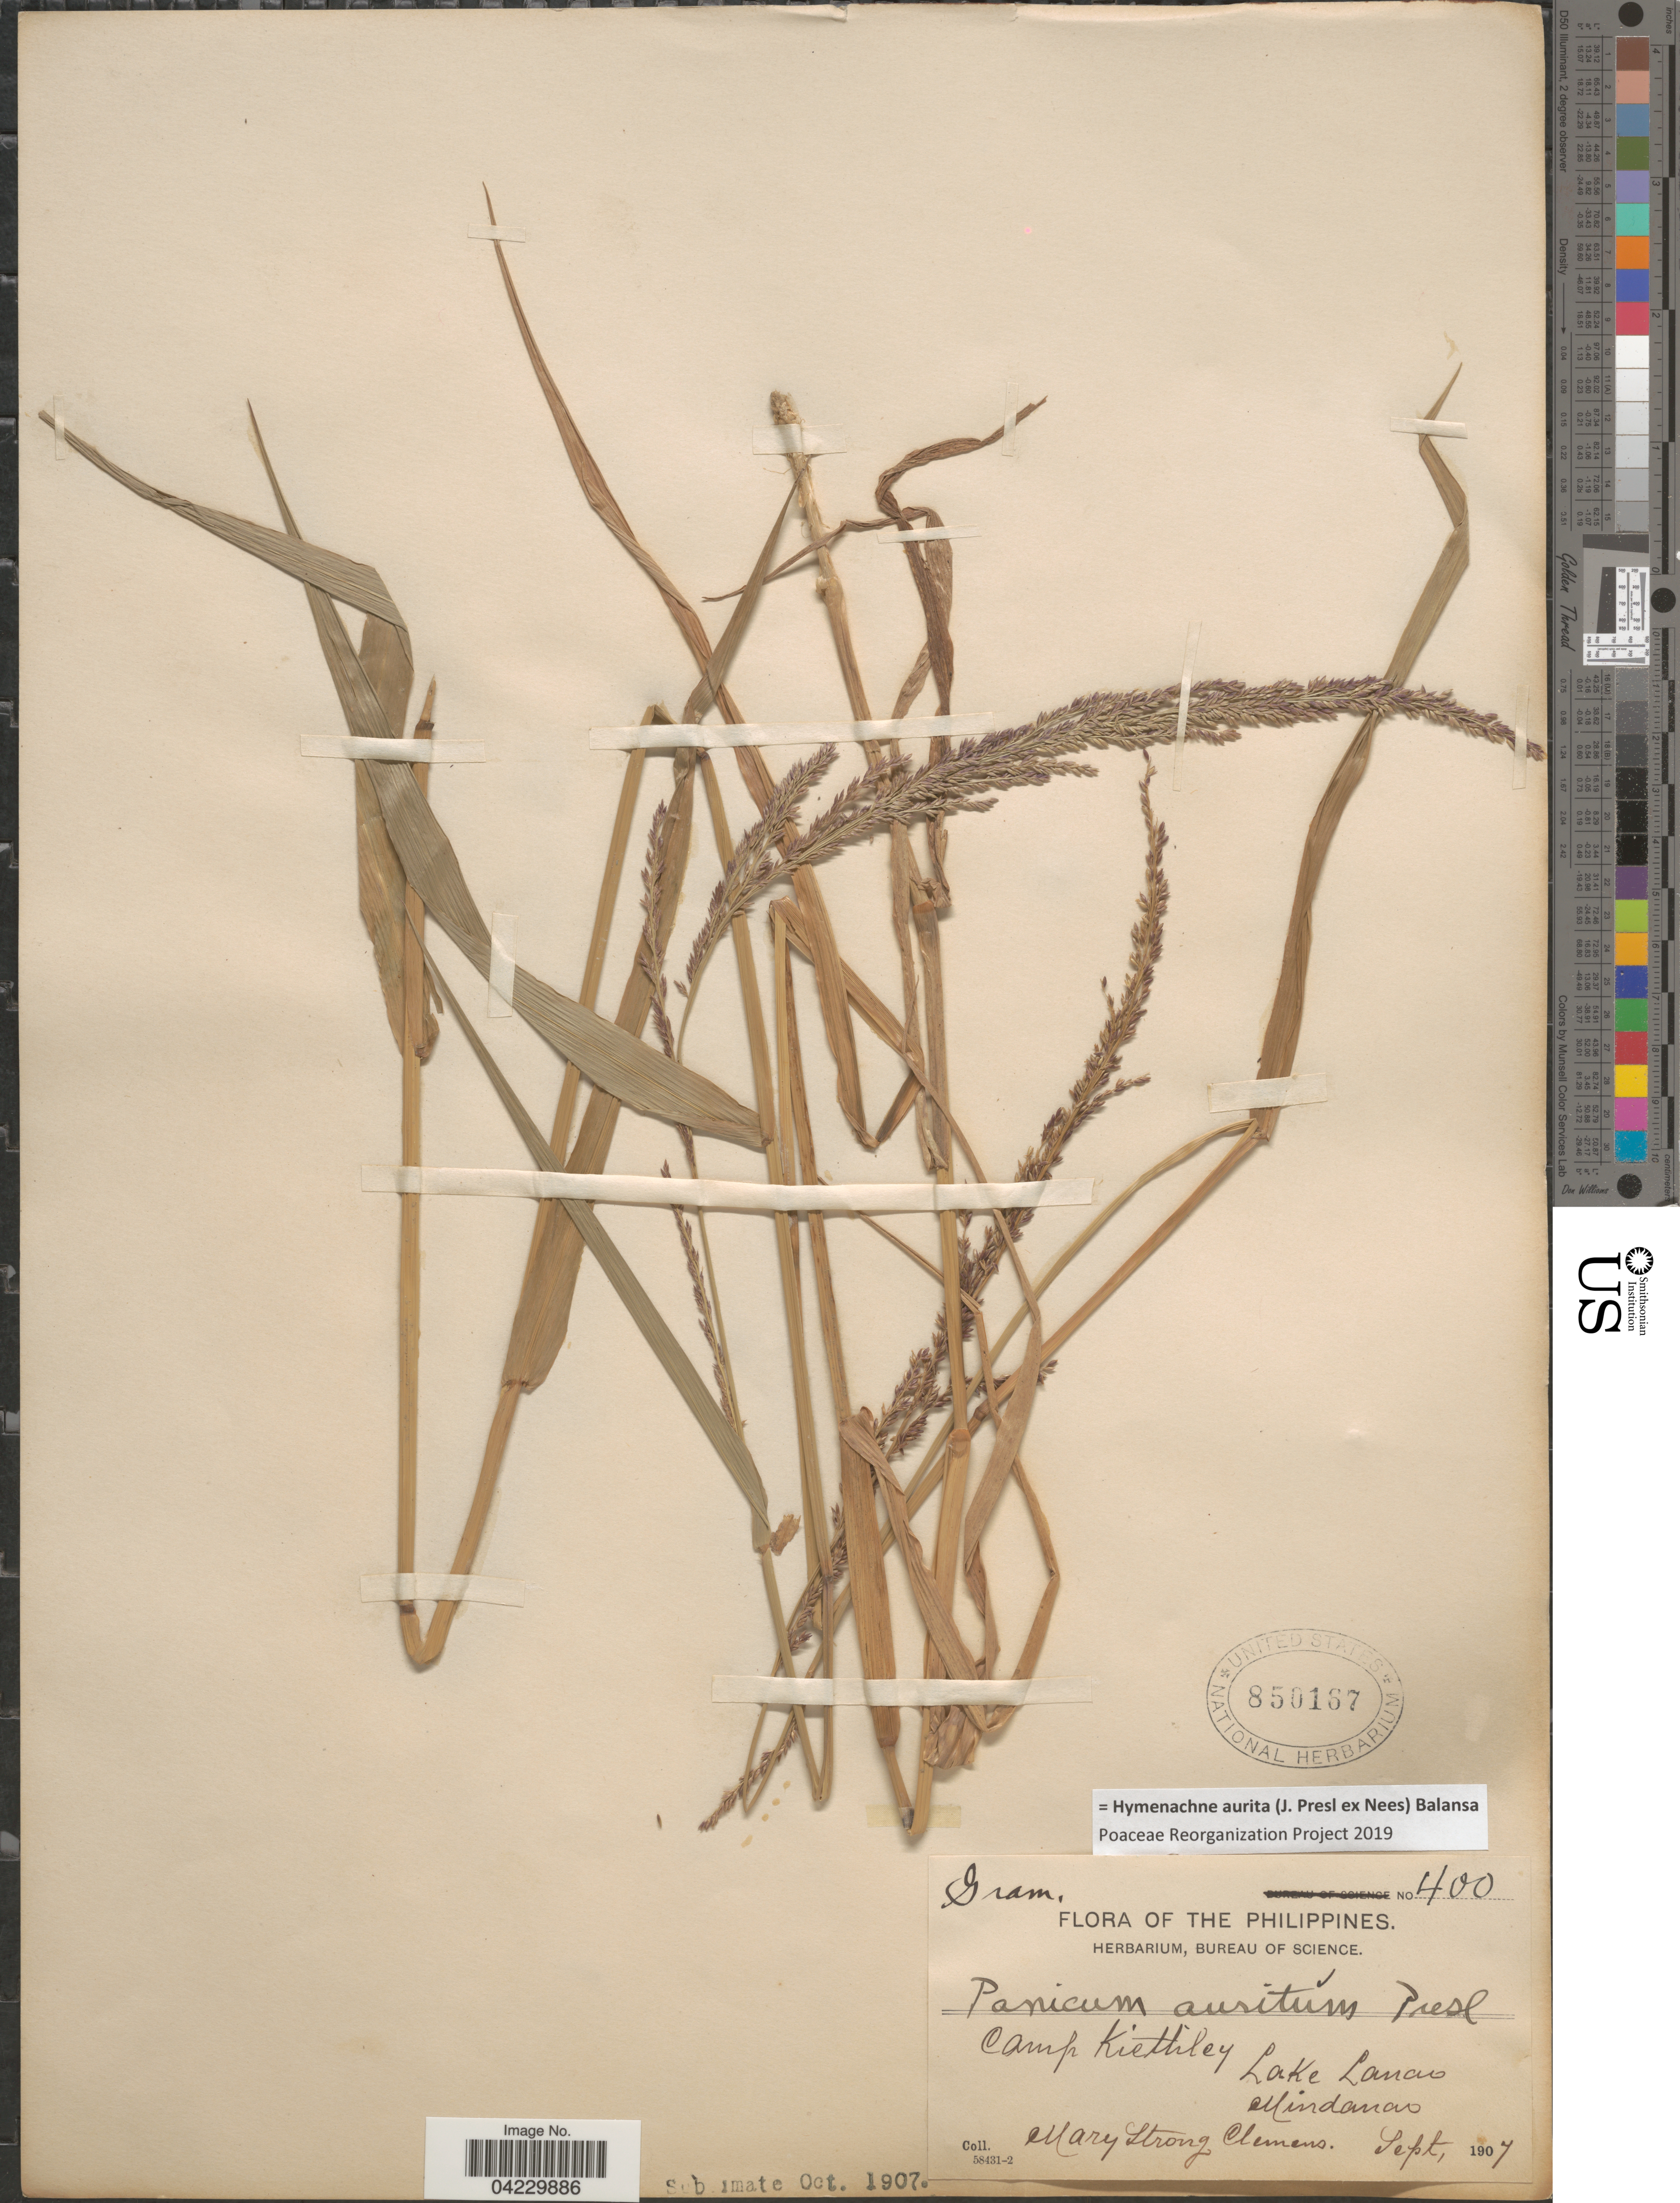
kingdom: Plantae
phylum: Tracheophyta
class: Liliopsida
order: Poales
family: Poaceae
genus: Hymenachne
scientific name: Hymenachne aurita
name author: (J. Presl ex Nees) Balansa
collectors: M. S. Clemens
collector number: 400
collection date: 1907-09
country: Philippines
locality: Camp Kiethley Lake Lanao, Mindanao.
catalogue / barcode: US 850167